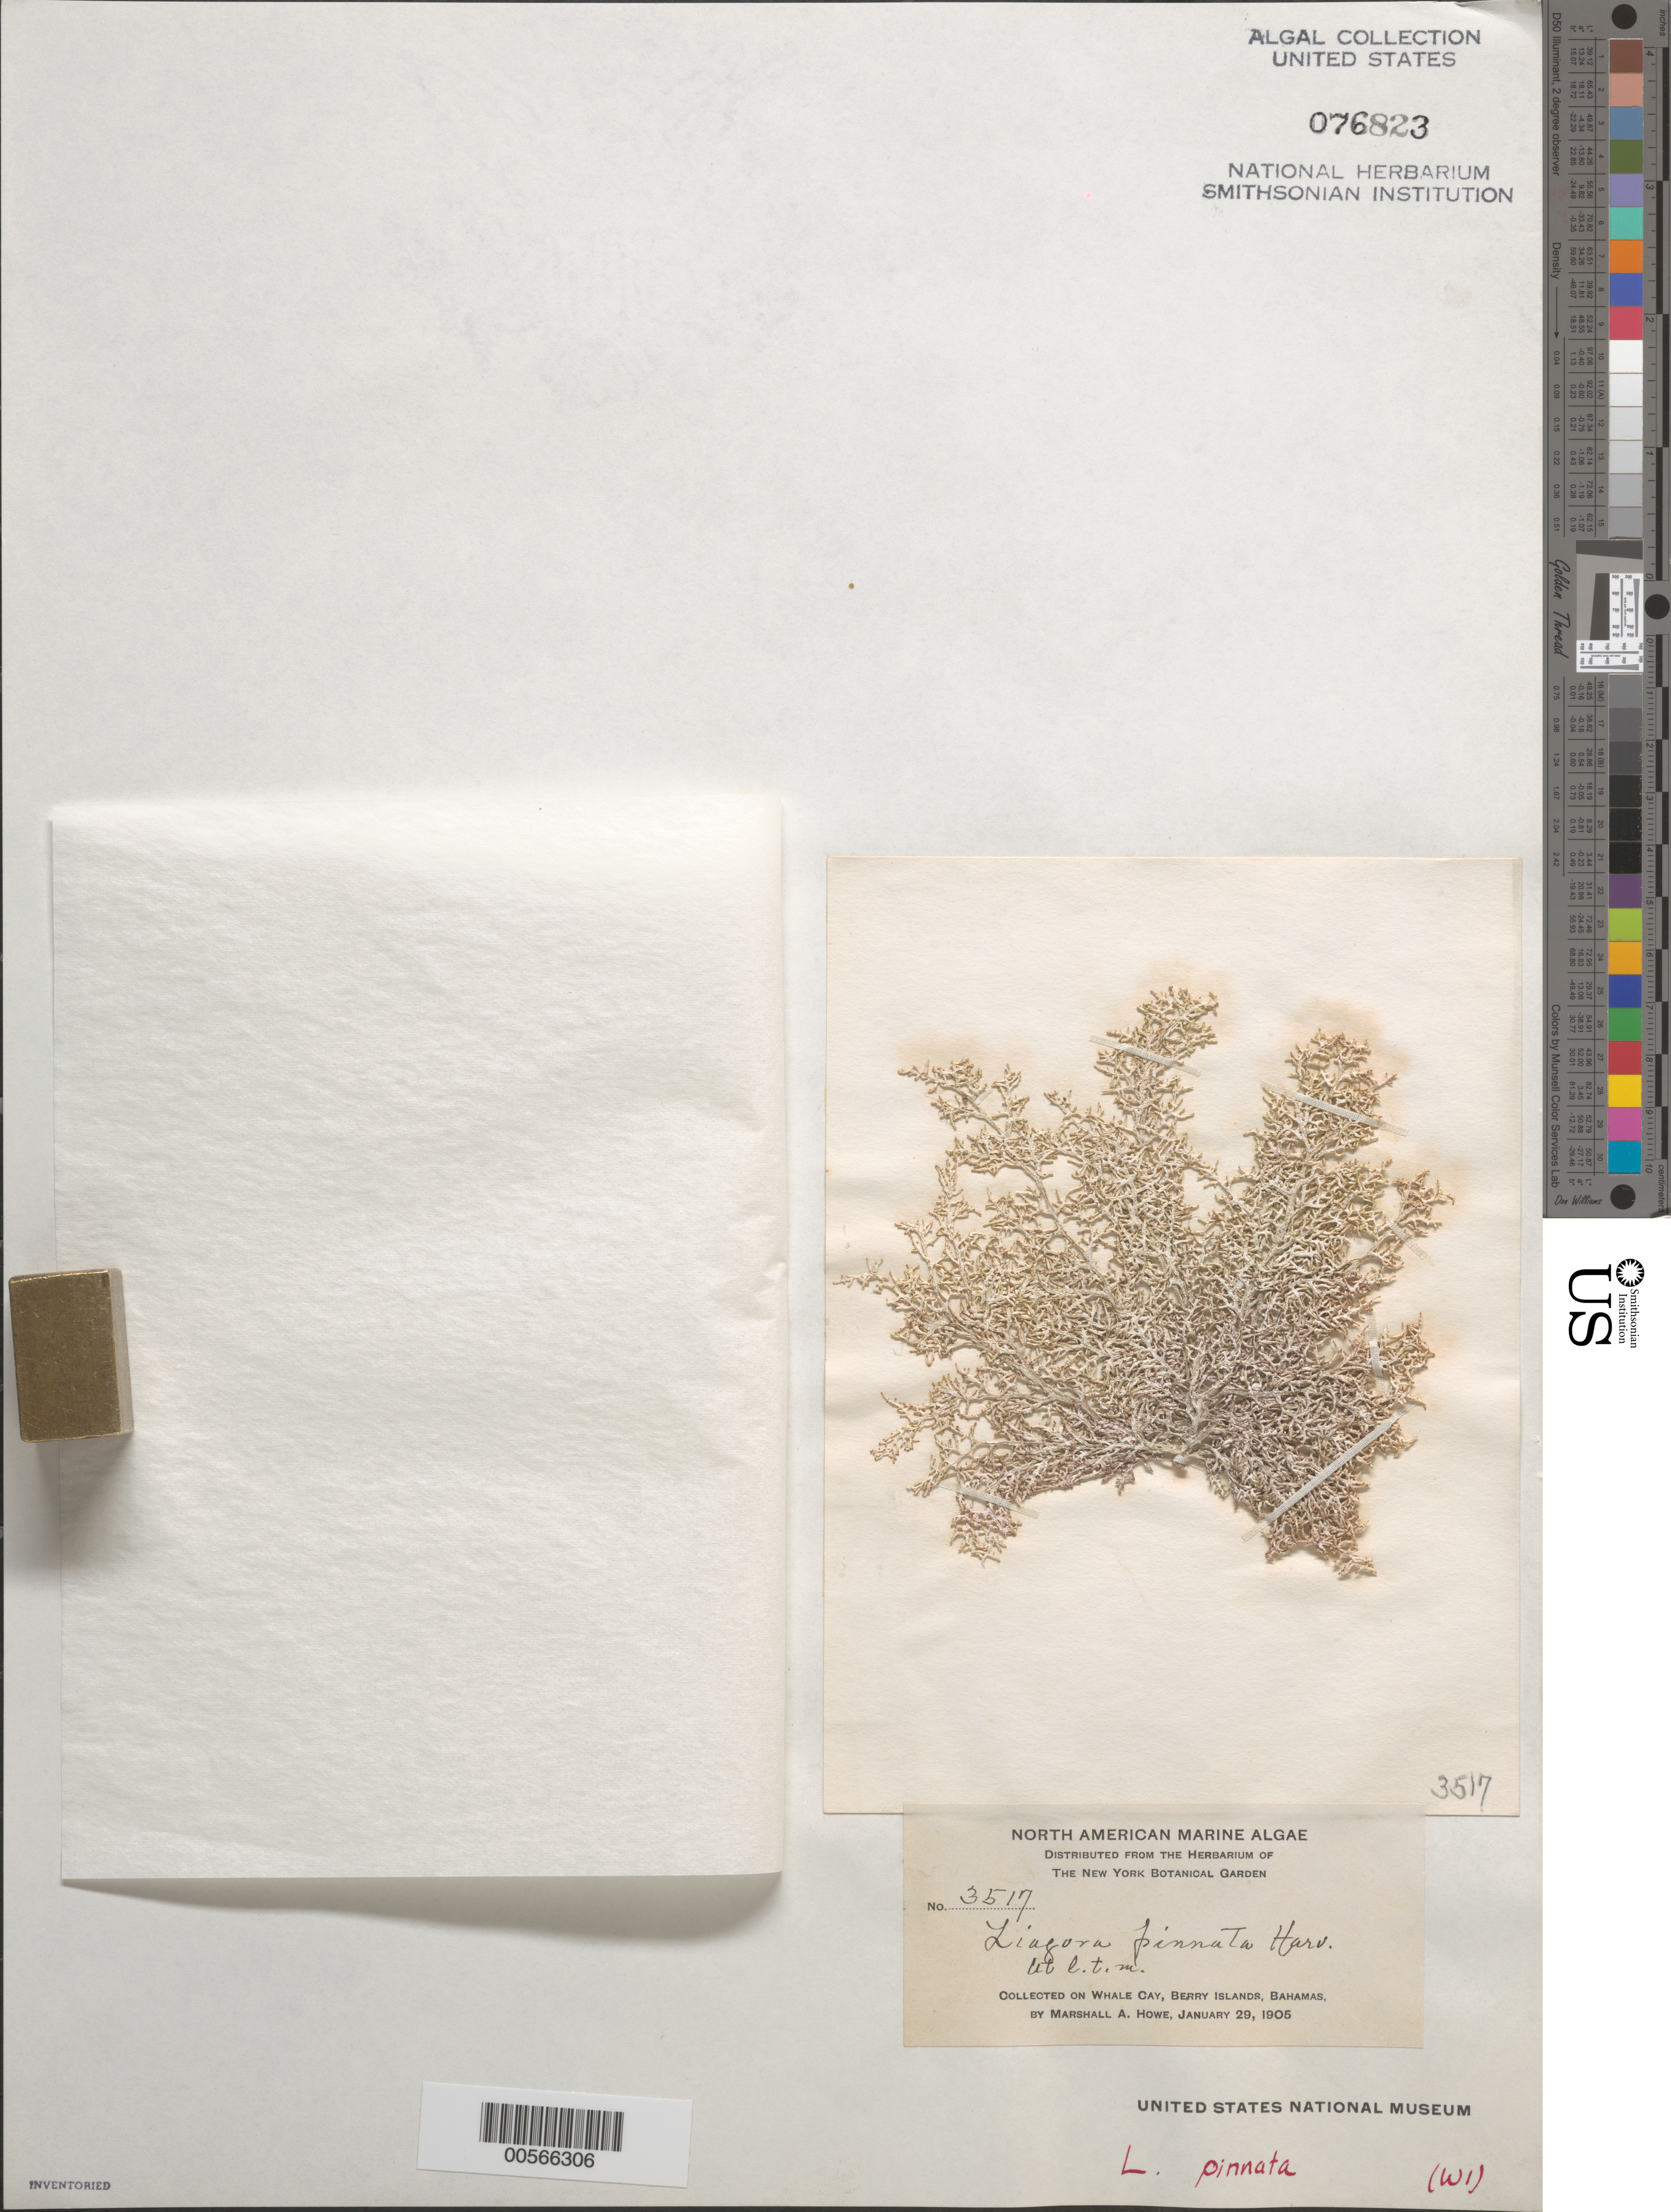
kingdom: Plantae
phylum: Rhodophyta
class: Florideophyceae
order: Nemaliales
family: Liagoraceae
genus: Liagora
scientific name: Liagora pinnata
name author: Harv.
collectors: M. A. Howe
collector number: MAH 3517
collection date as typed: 29 Jan 1905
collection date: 1905-01-29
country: Bahamas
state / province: Berry Islands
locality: Whale cay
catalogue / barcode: US 76823